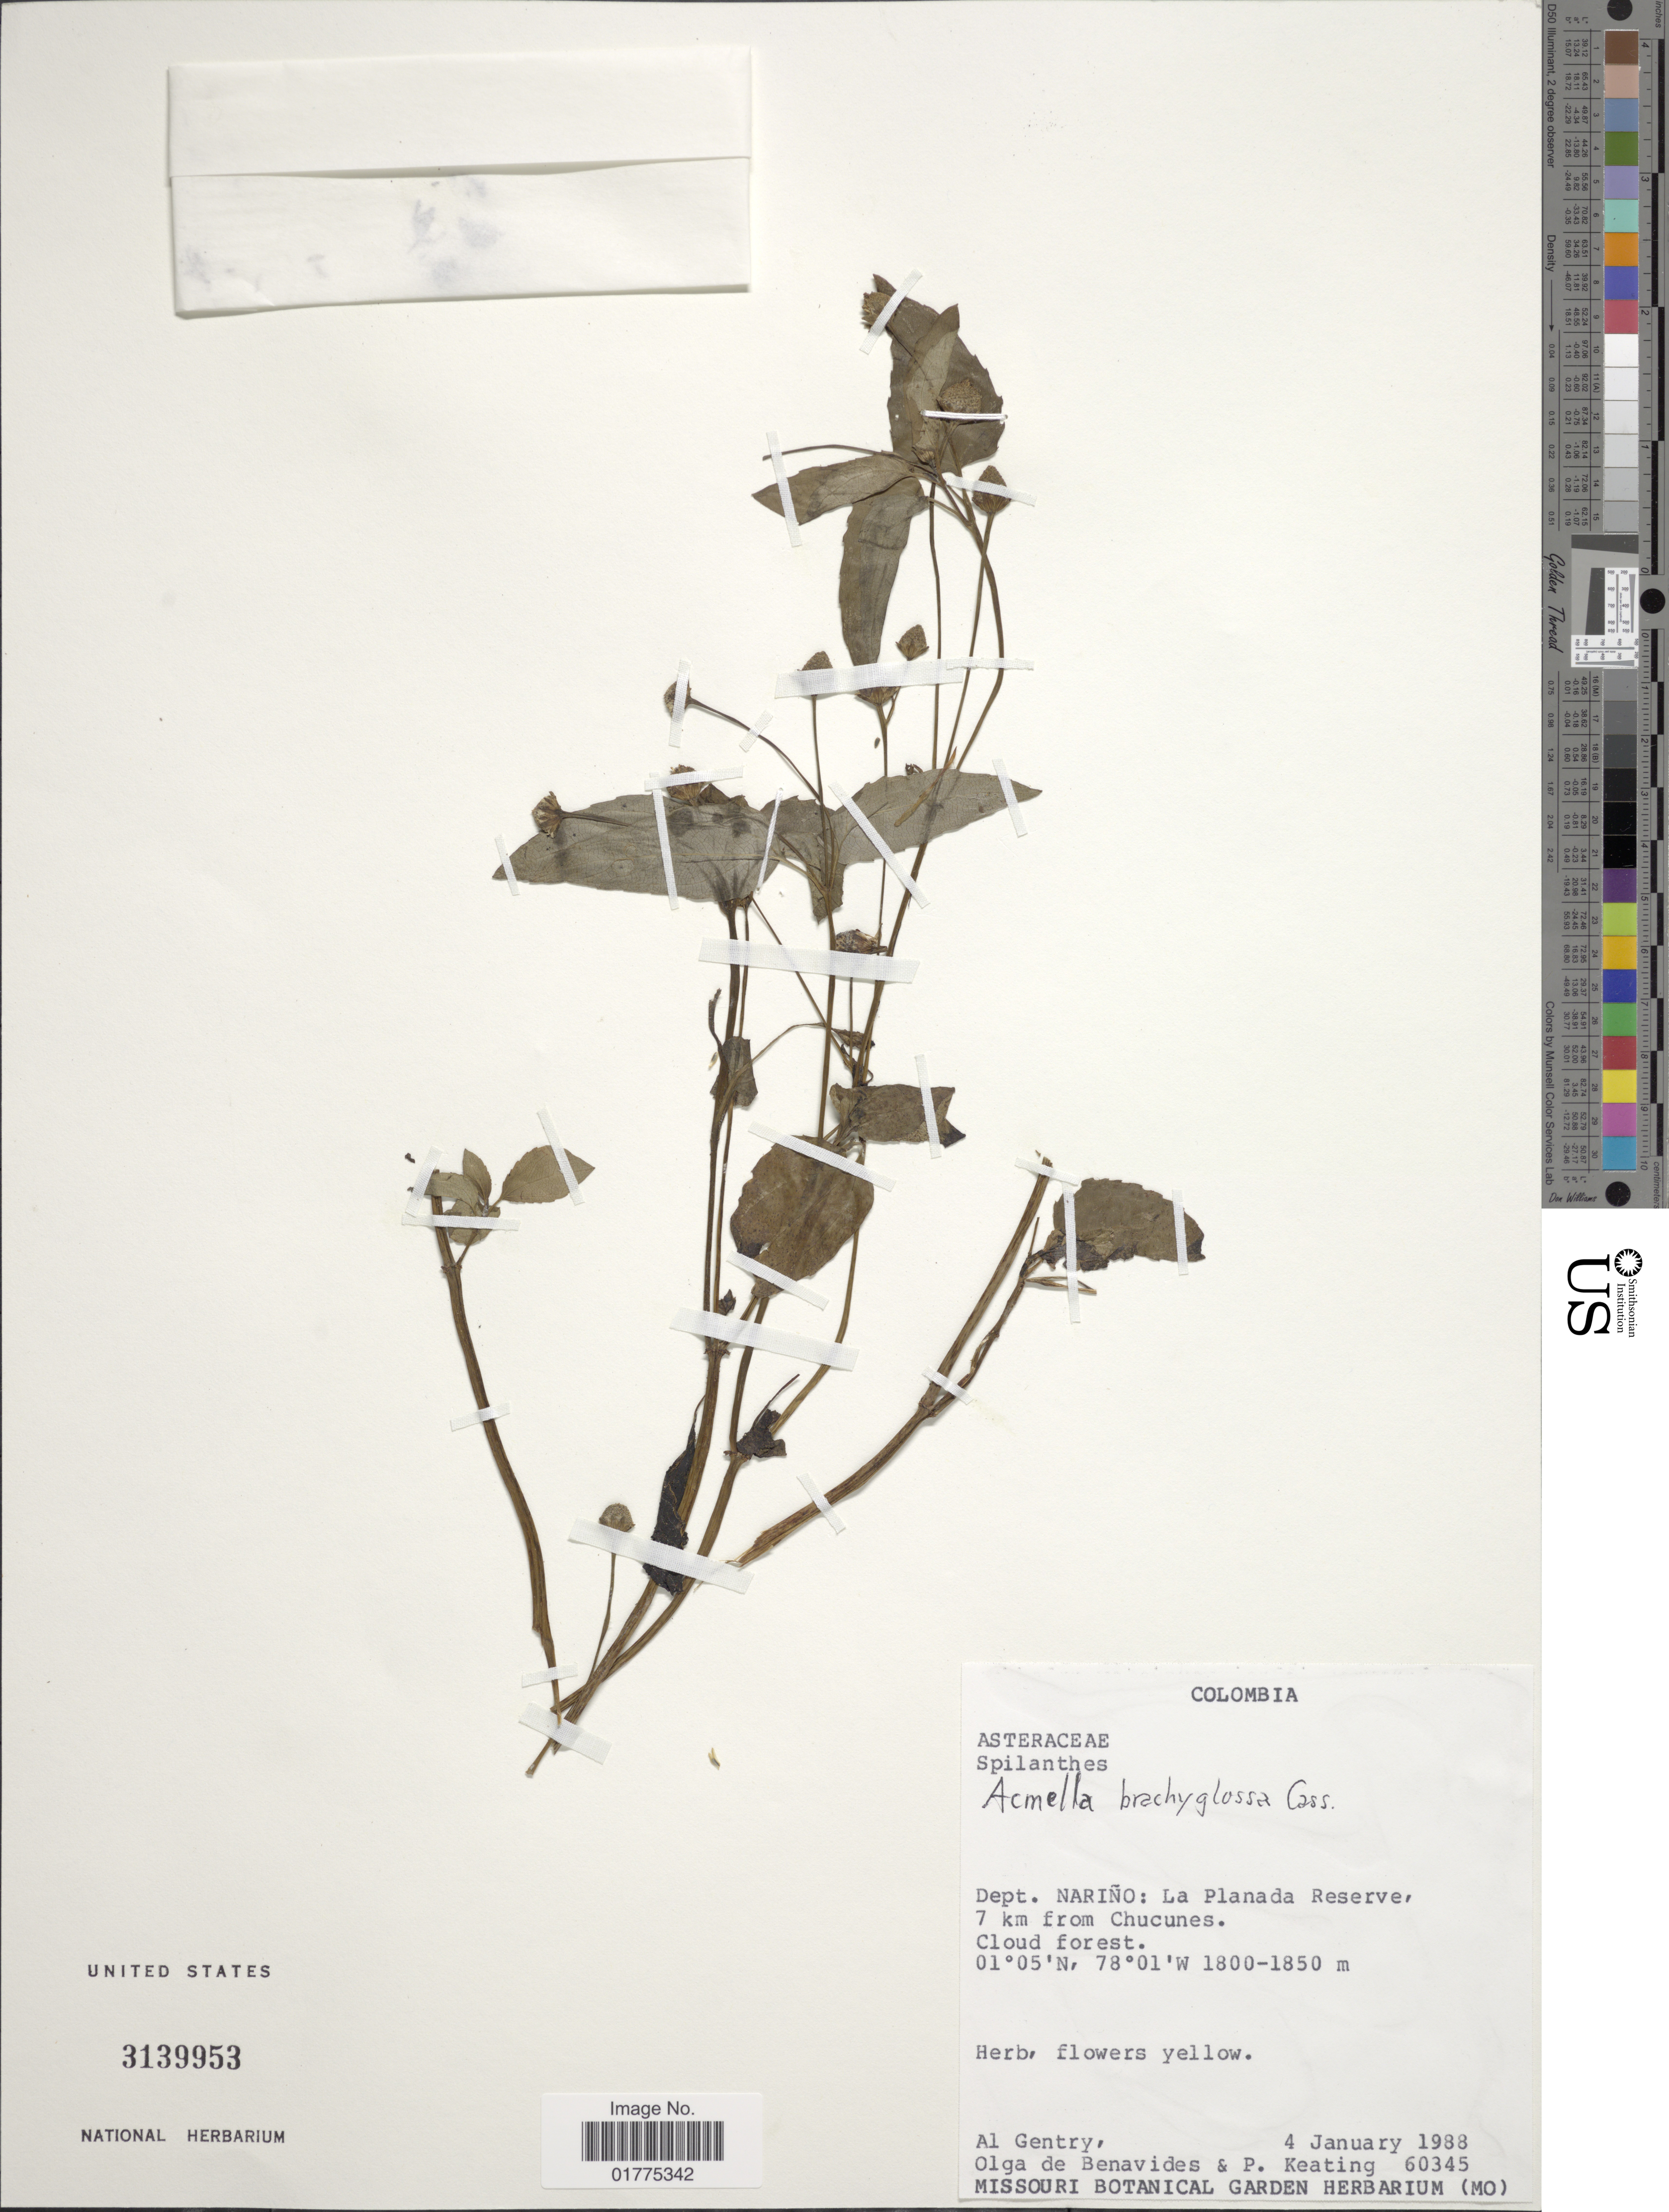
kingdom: Plantae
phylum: Tracheophyta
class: Magnoliopsida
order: Asterales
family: Asteraceae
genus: Acmella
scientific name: Acmella brachyglossa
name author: Cass.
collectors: A. H. Gentry, Olga S. de Benavides & P. Keating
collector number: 60345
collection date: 1988-01-04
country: Colombia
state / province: Nariño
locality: La Planada Reserve, 7 km from Chucunes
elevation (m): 1800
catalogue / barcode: US 3139953